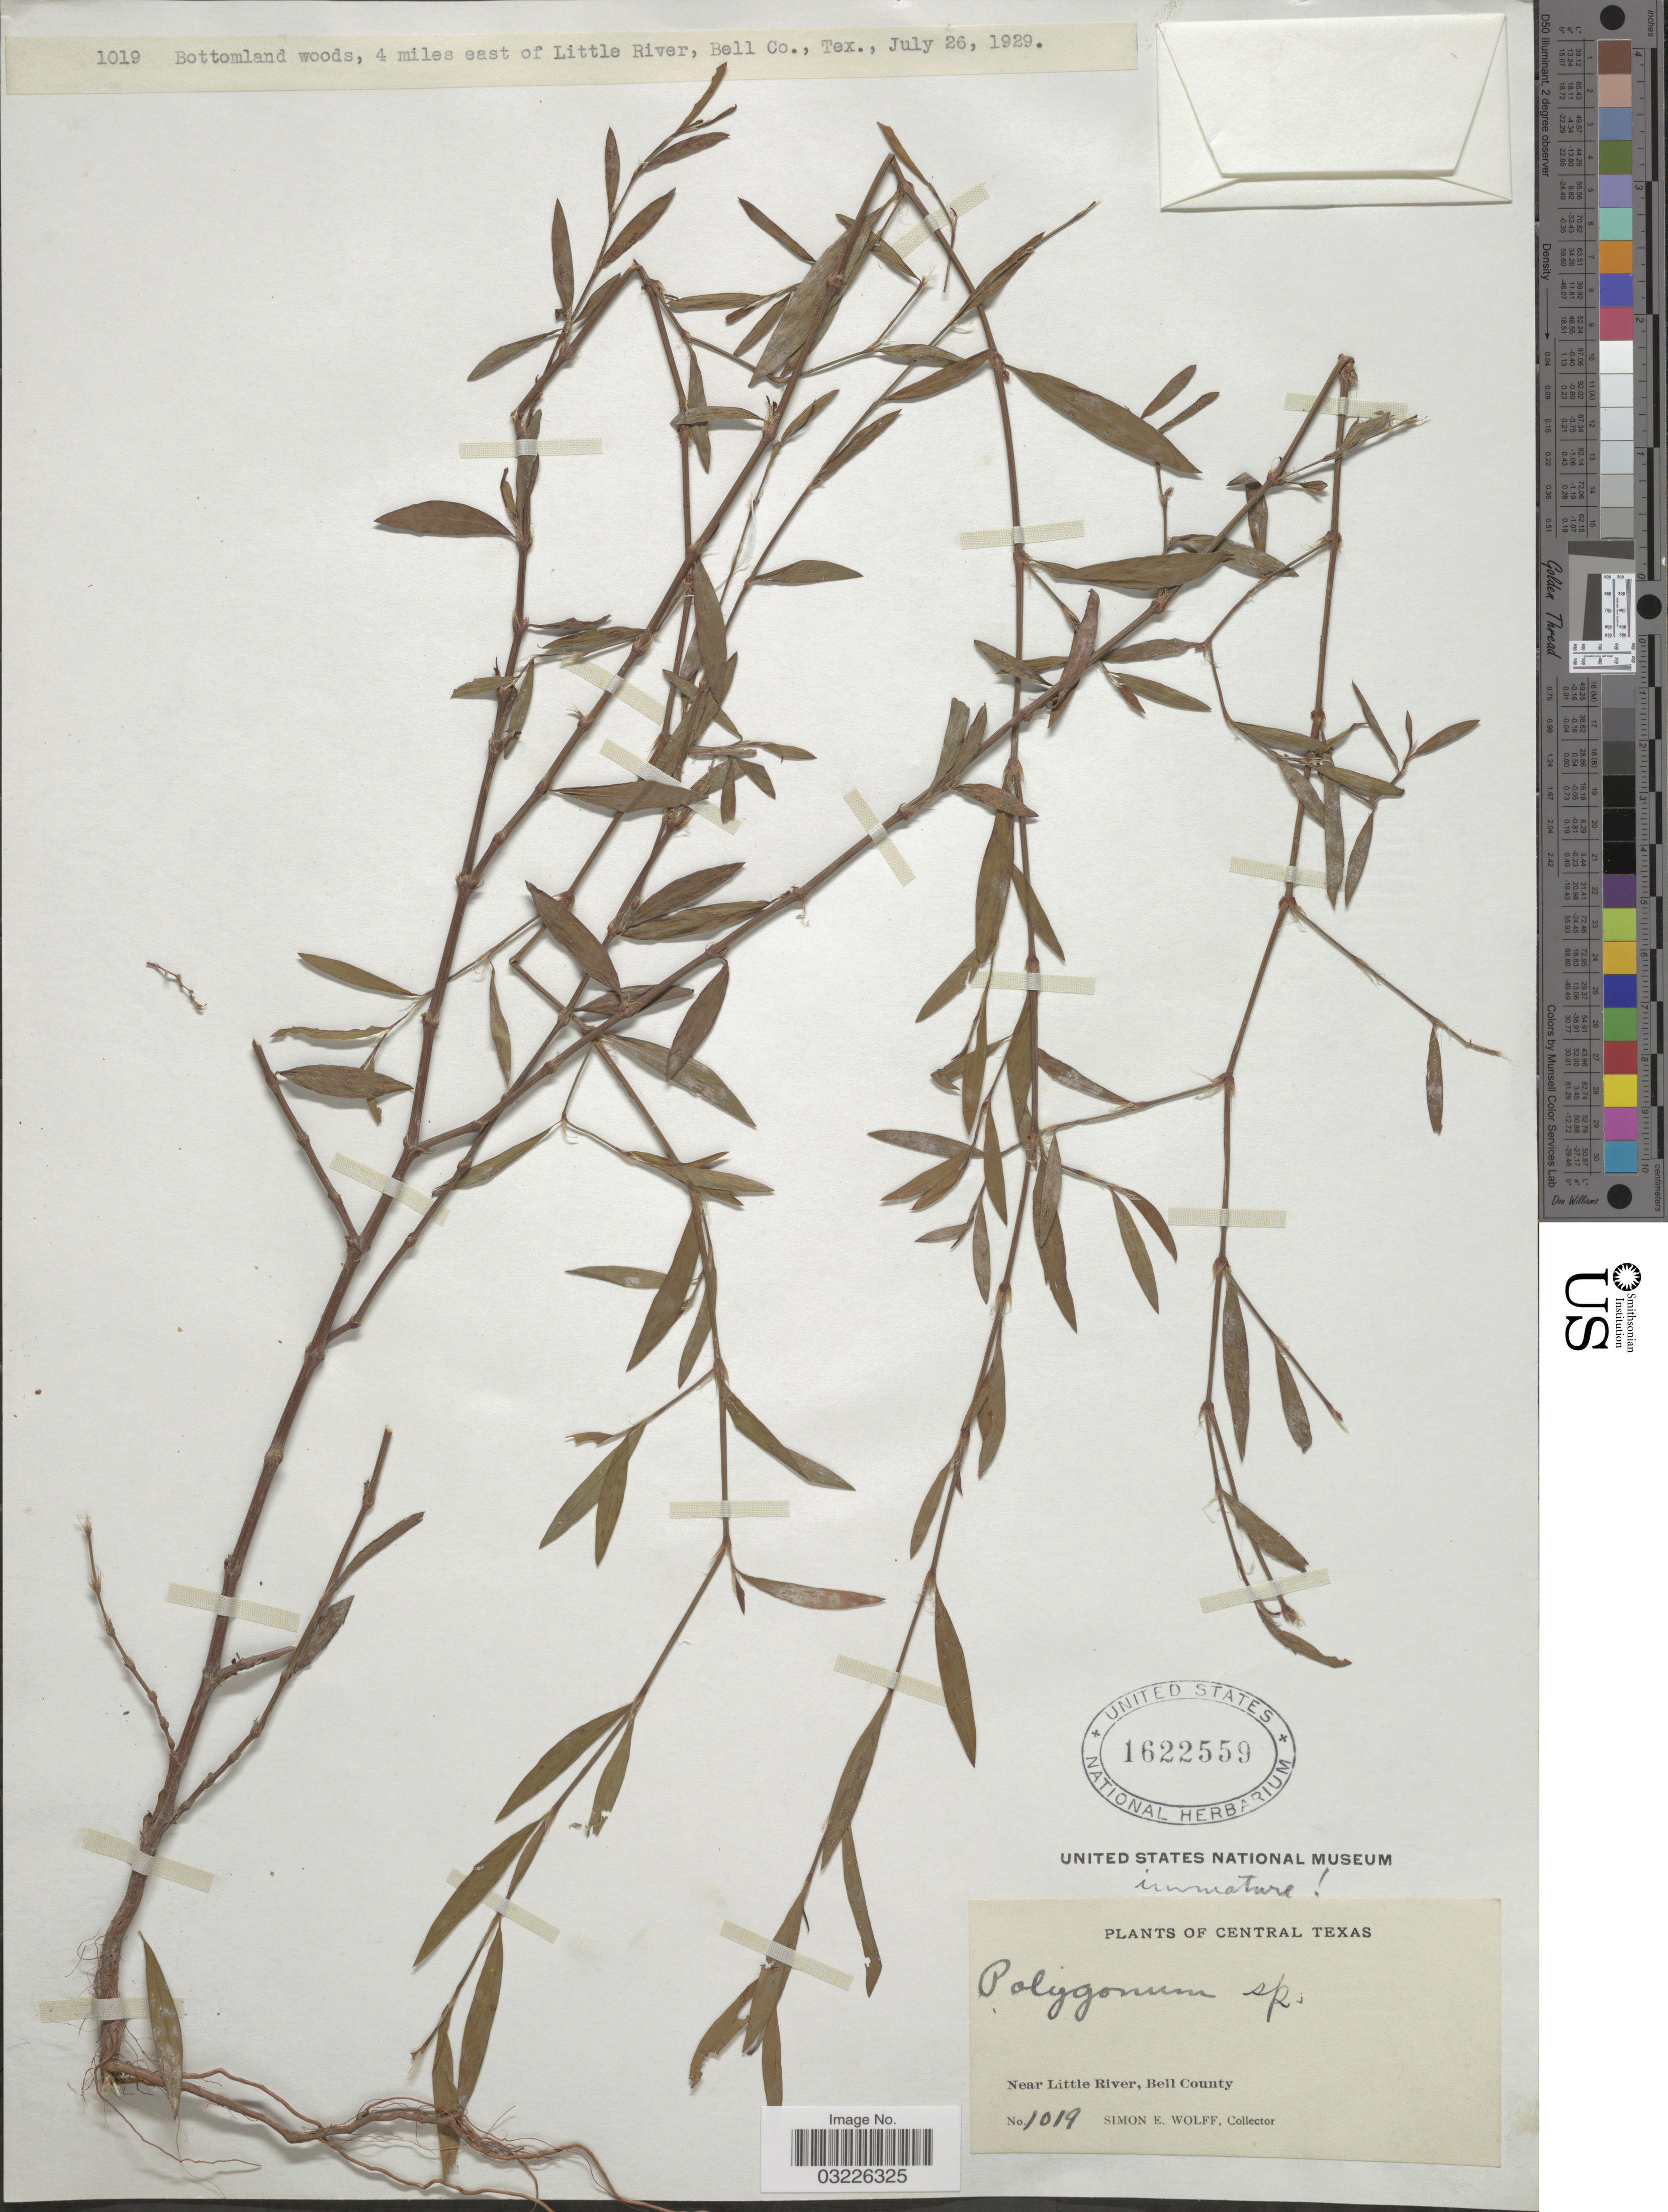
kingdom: Plantae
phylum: Tracheophyta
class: Magnoliopsida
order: Caryophyllales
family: Polygonaceae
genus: Persicaria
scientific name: Persicaria setacea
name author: Small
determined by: Atha, D. E.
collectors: S. E. Wolff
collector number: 1019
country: United States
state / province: Texas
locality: Central Texas, Near Little River, Bell County.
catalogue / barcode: US 1622559